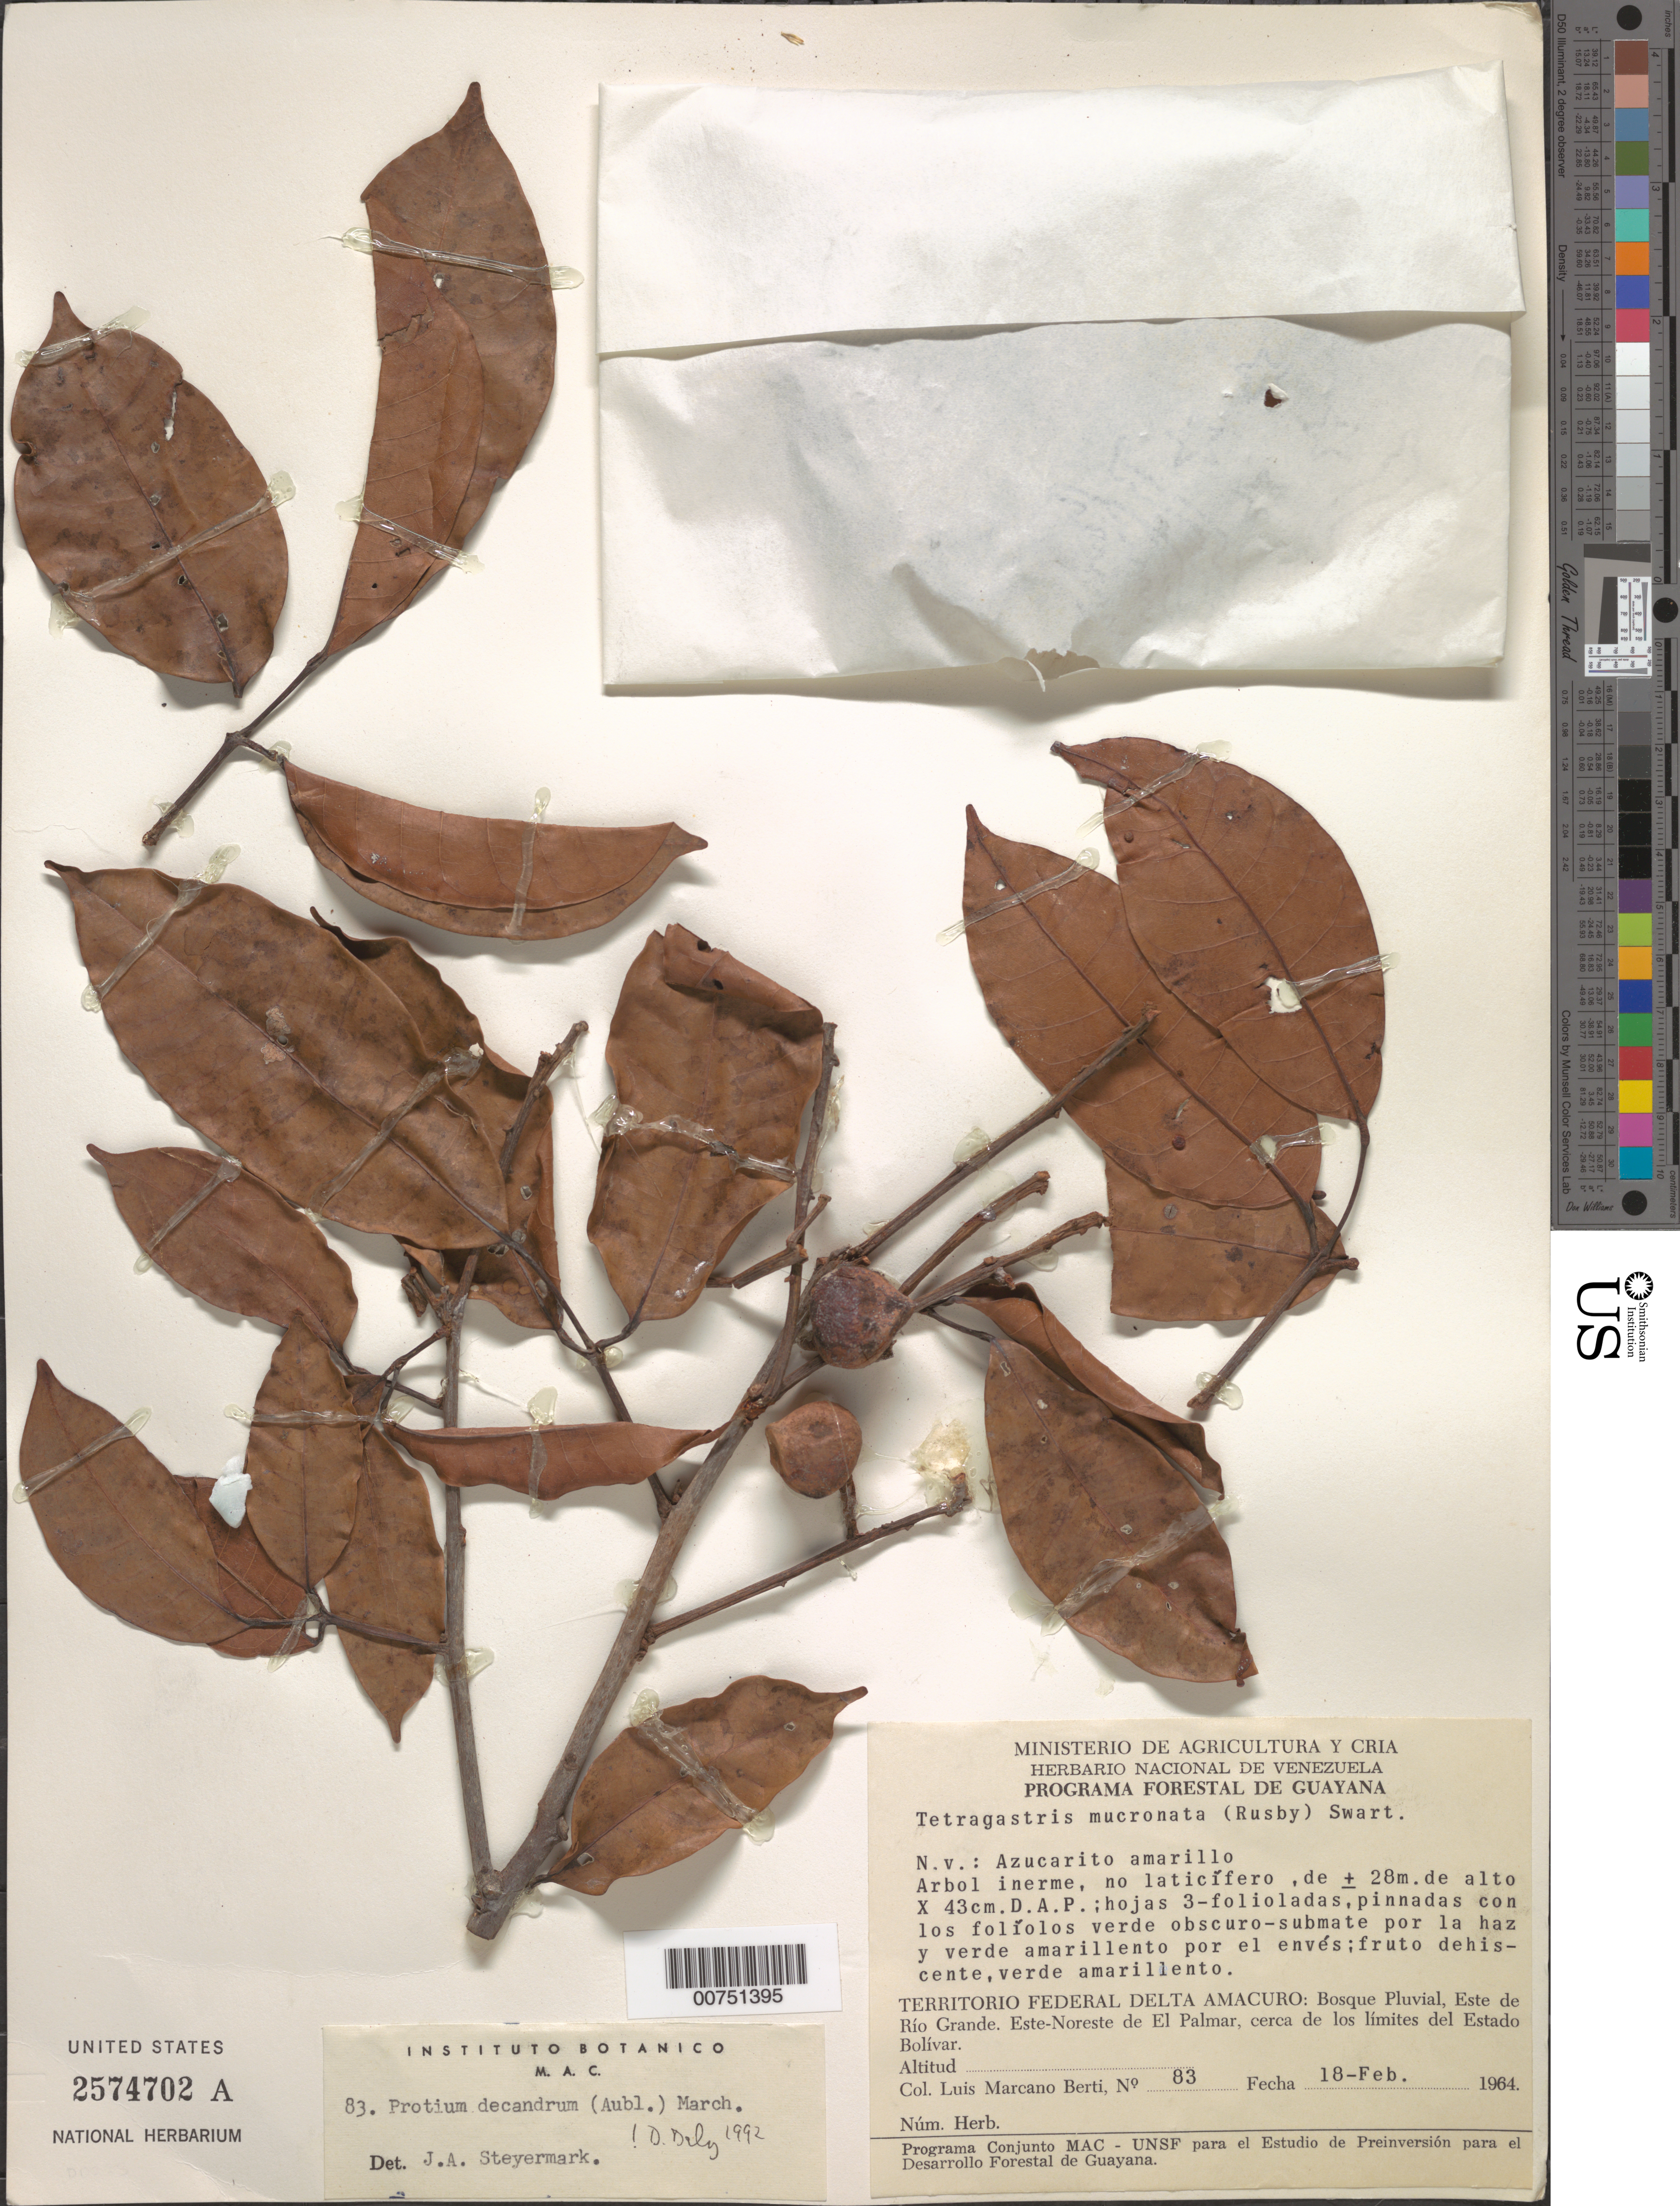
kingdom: Plantae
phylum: Tracheophyta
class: Magnoliopsida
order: Sapindales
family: Burseraceae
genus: Protium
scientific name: Protium decandrum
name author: (Aubl.) Marchand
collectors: L. Marcano-Berti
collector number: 83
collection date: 1964-02-18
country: Venezuela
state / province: Delta Amacuro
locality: Territorio Federal Delta Amacuro: Bosque Pluvial, Este de Río Grande. Este-Noreste de El Palmar, cerca de los límites del Estado Bolívar.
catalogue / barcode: US 2574702A